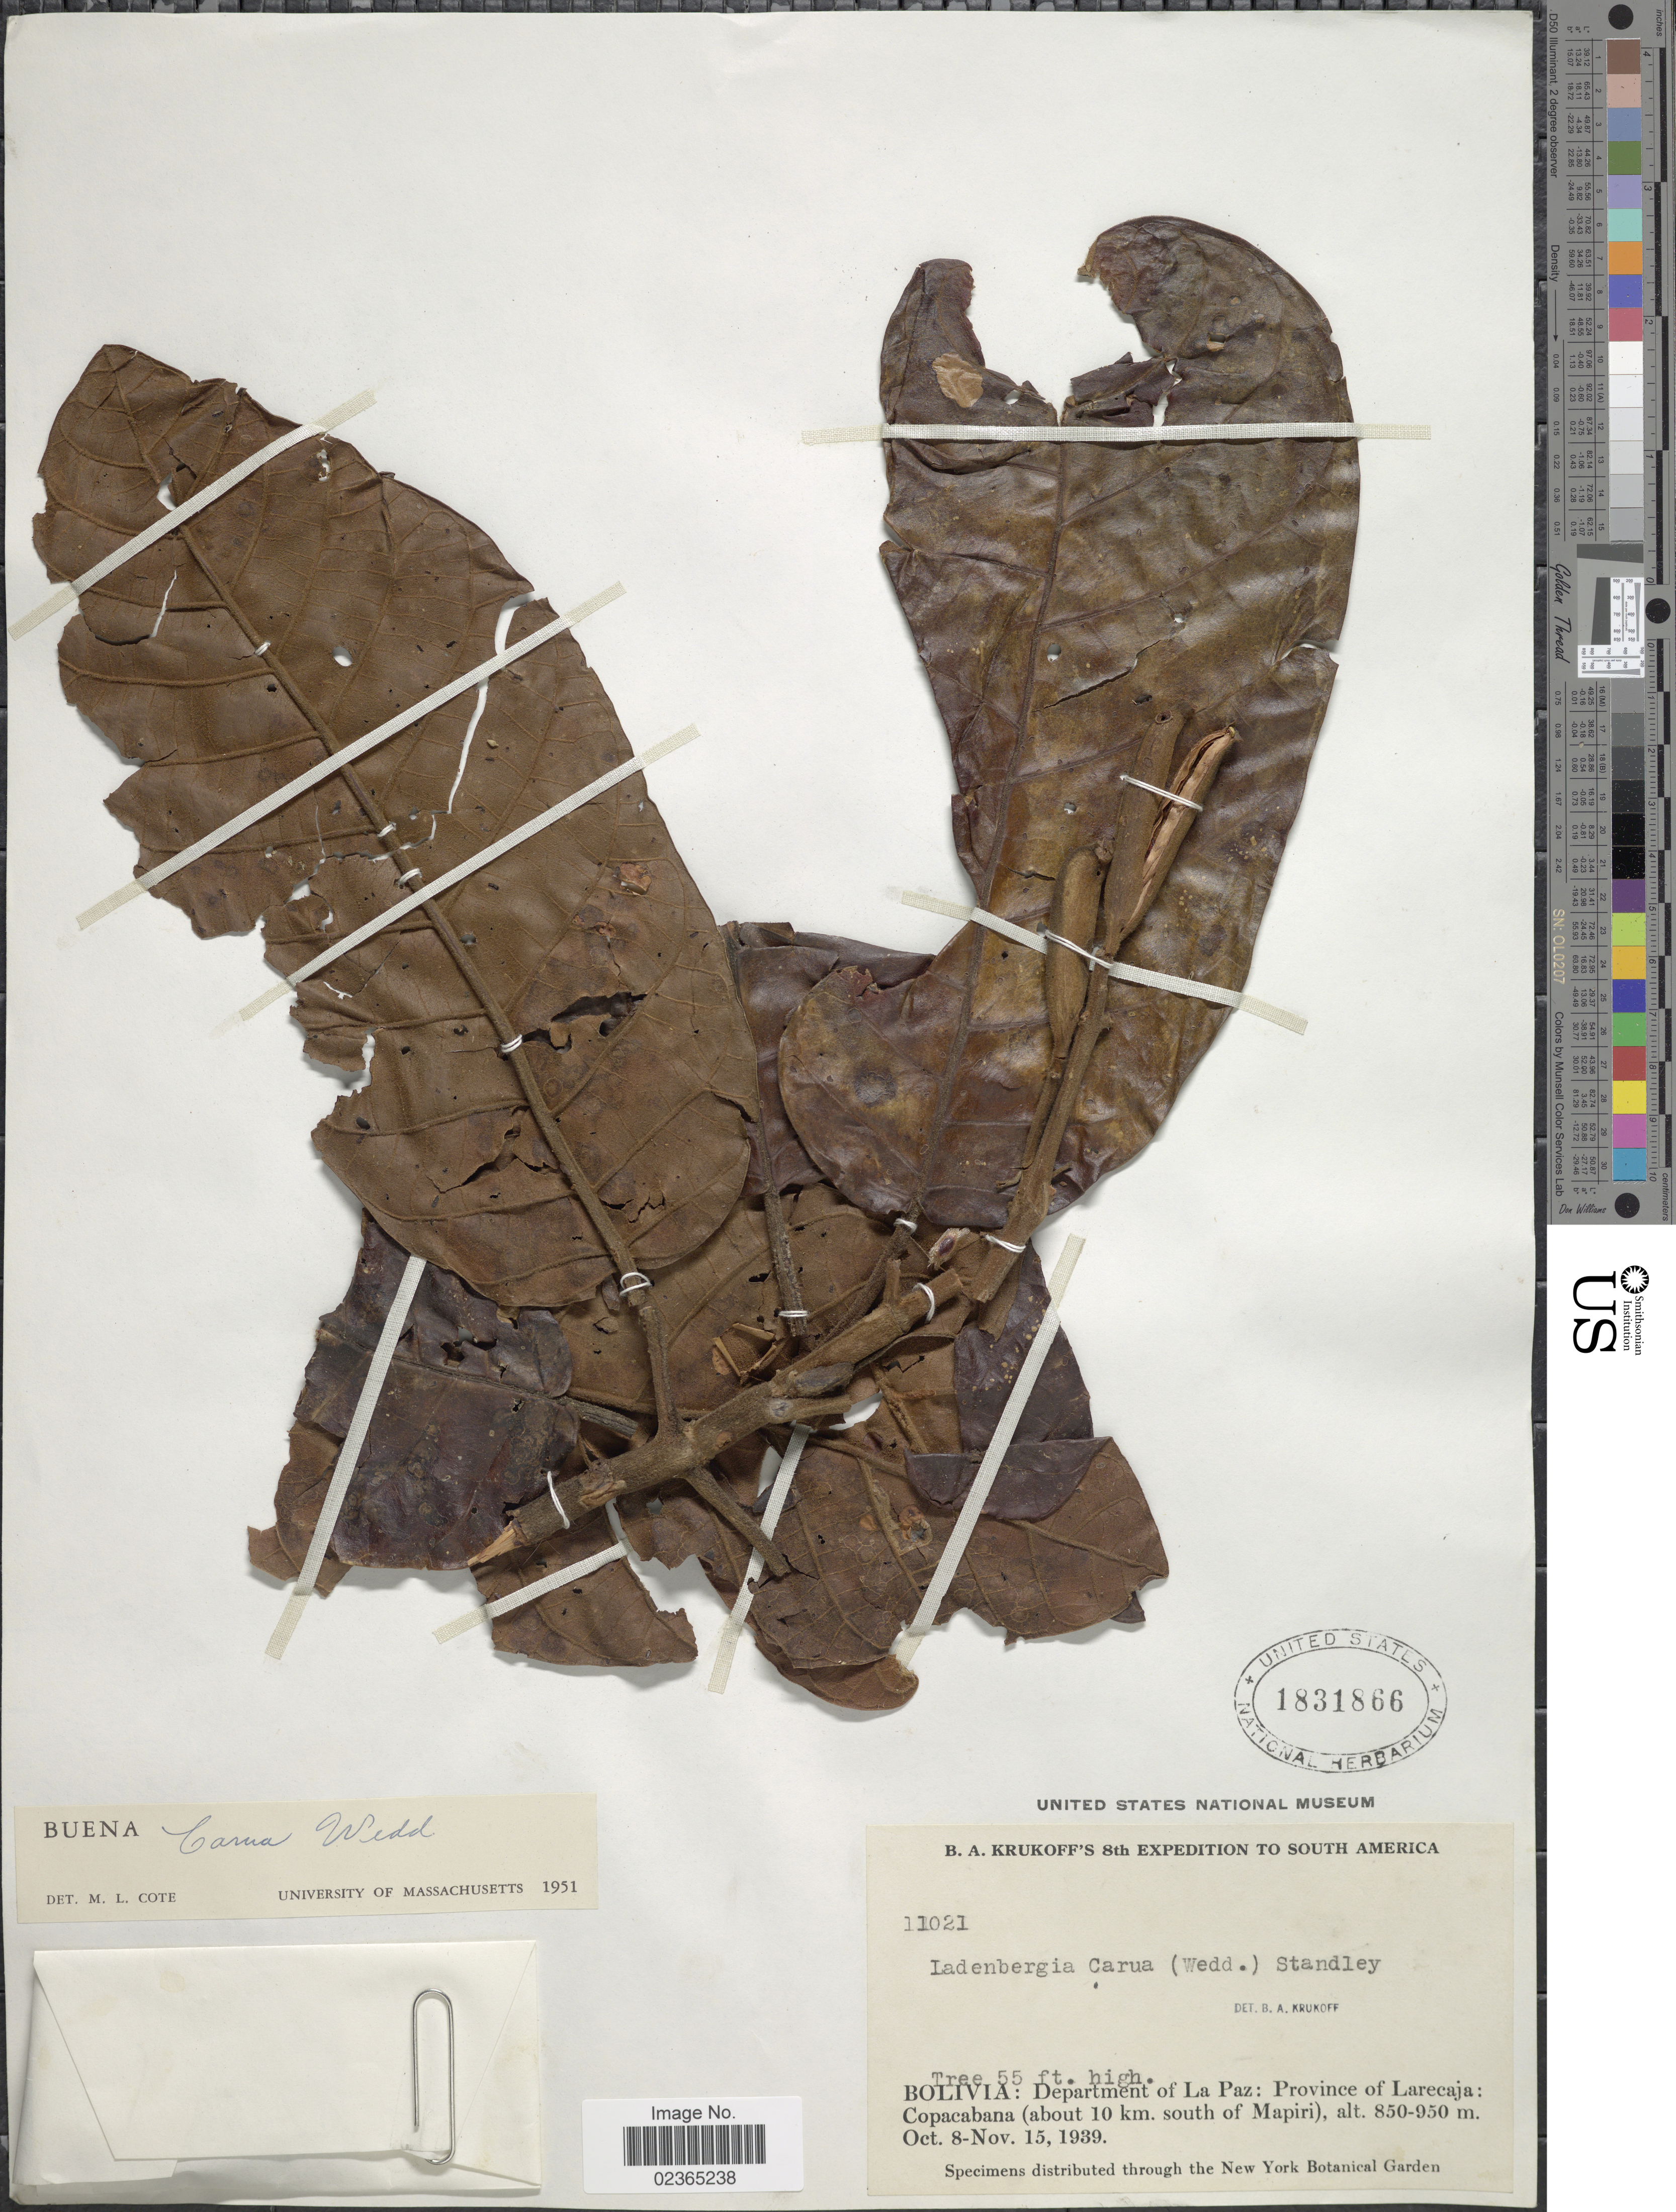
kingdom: Plantae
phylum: Tracheophyta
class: Magnoliopsida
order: Gentianales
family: Rubiaceae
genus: Ladenbergia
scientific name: Ladenbergia carua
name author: (Wedd.) Standl.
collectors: B. A. Krukoff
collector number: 11021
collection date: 1939-10-08/1939-11-15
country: Bolivia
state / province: La Paz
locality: Province of Larecaja: Copacabana (about 10 km. south of Mapiri)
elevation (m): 850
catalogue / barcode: US 1831866